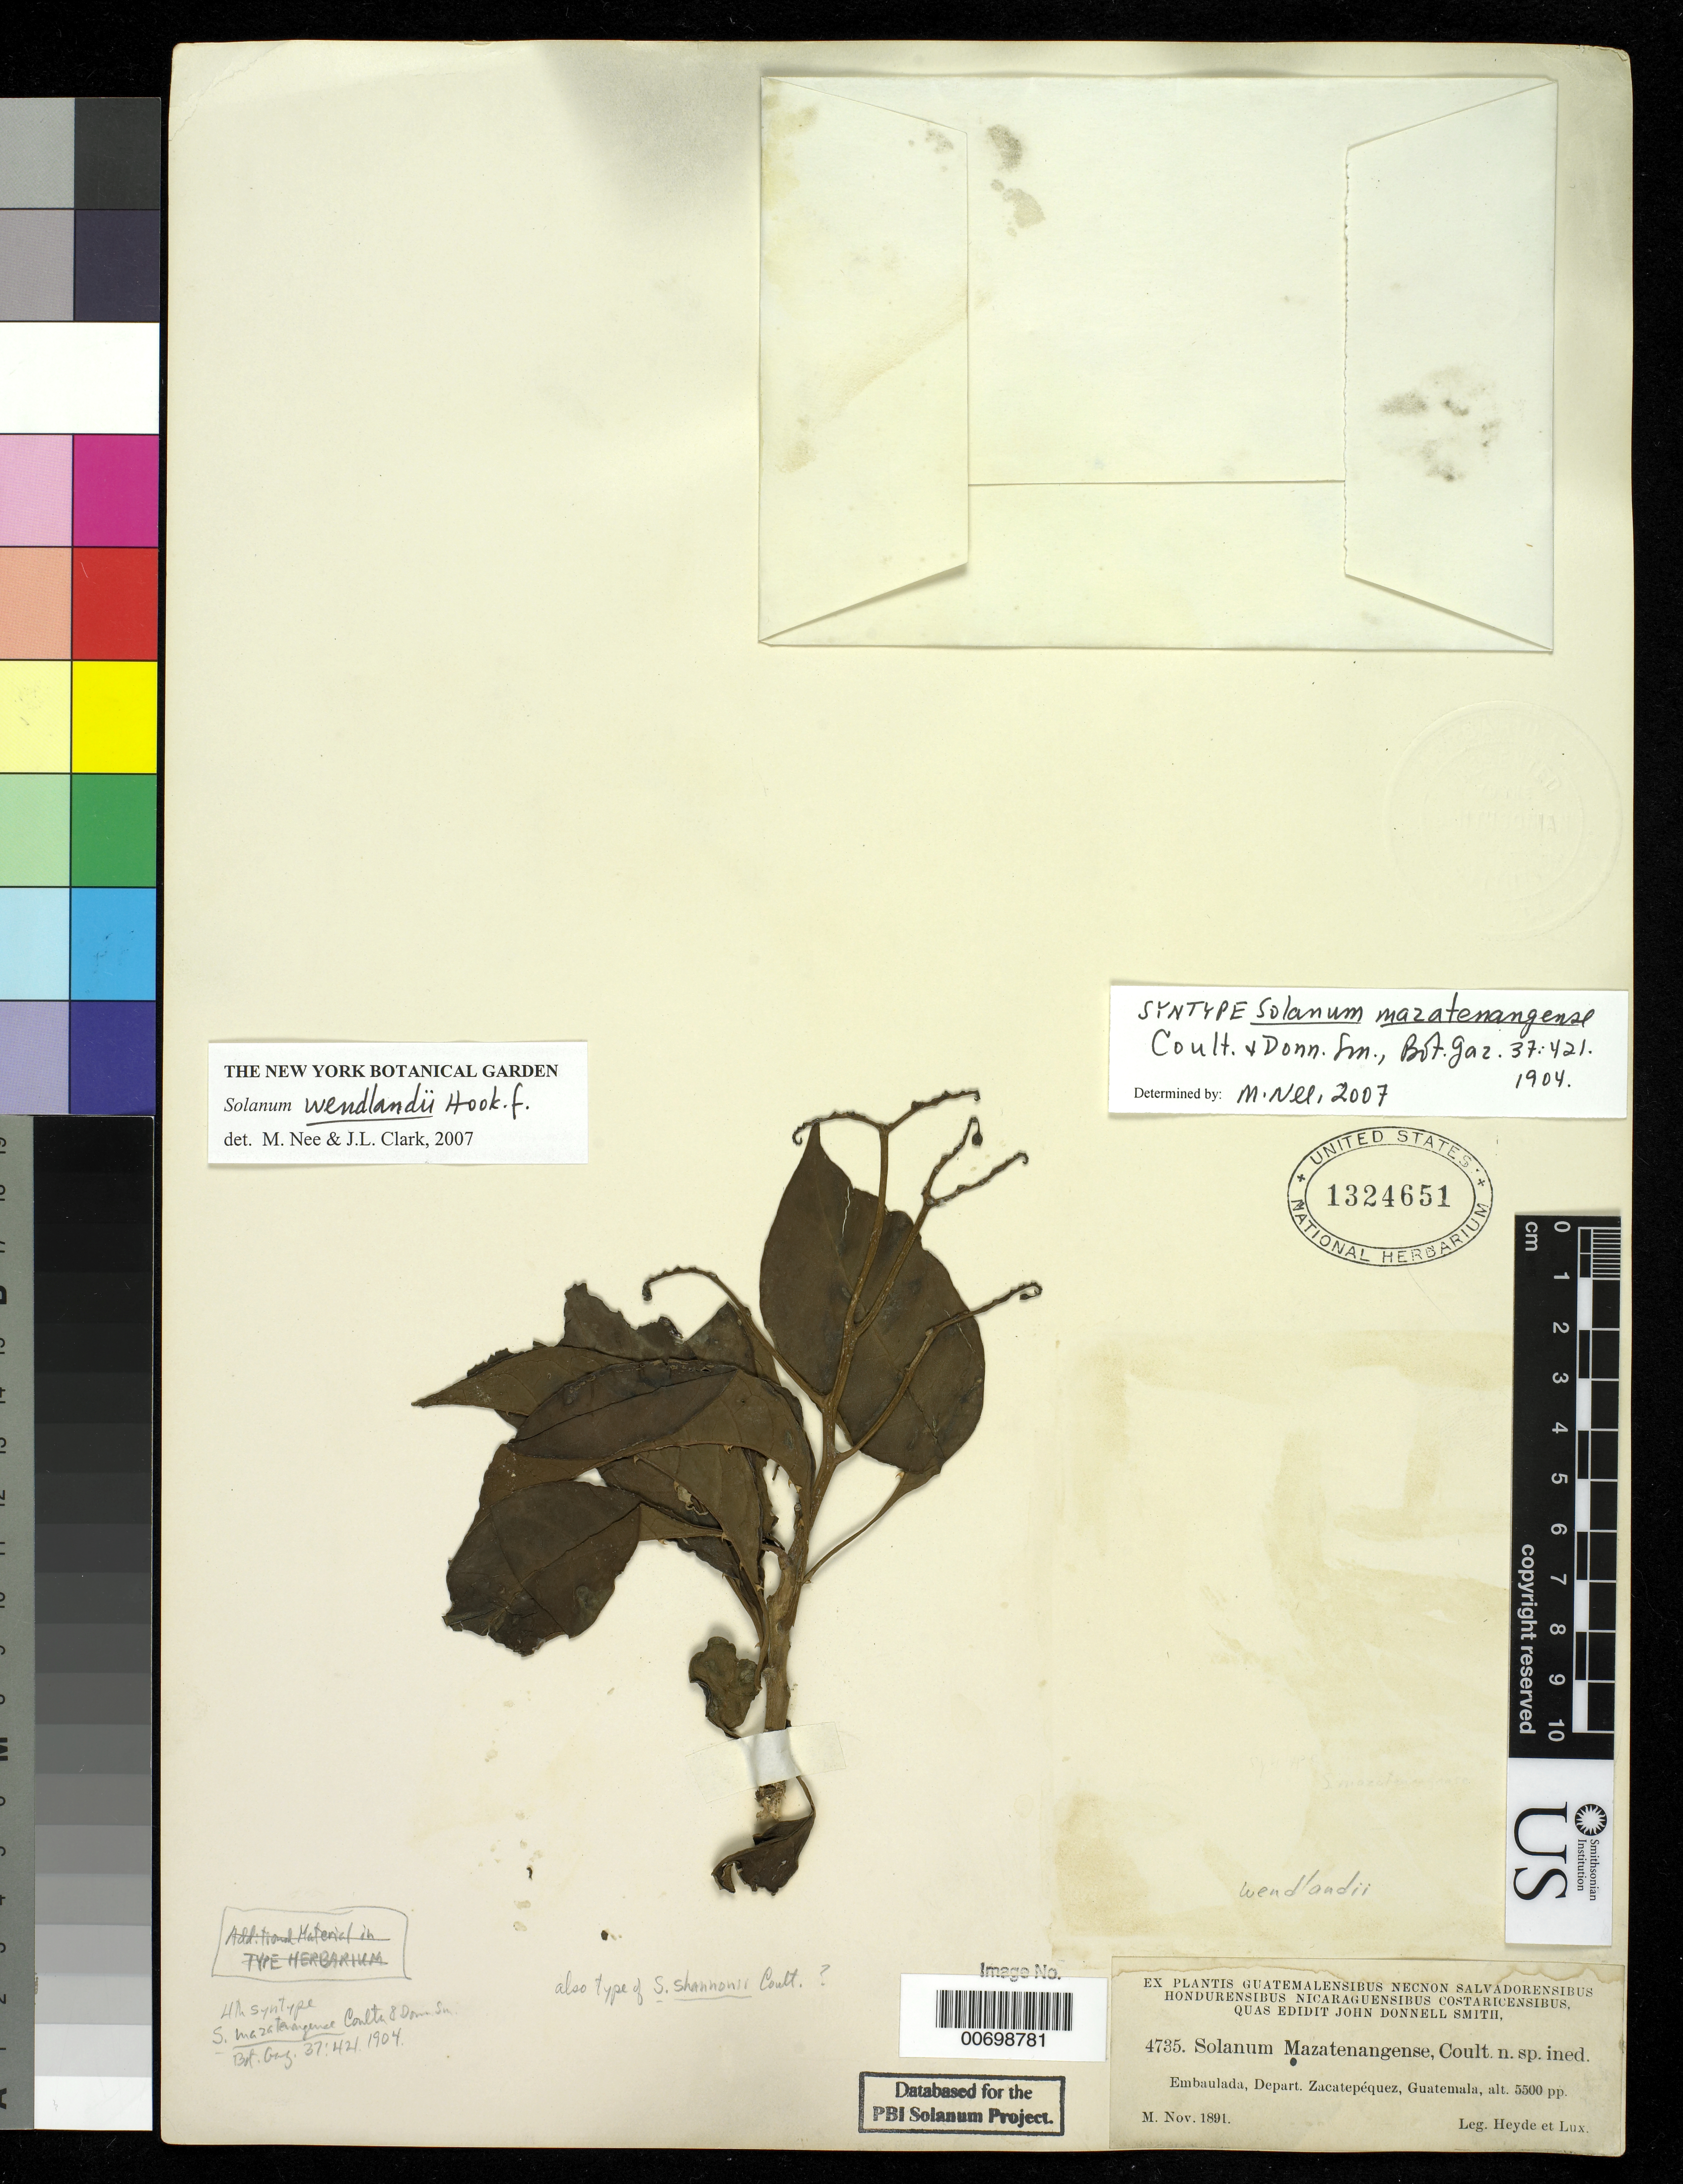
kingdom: Plantae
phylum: Tracheophyta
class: Magnoliopsida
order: Solanales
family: Solanaceae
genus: Solanum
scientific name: Solanum mazatenangense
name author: J.M. Coult. & Donn. Sm.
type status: Syntype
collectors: E. T. Heyde & E. Lux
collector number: J.D.S. 4735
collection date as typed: Nov 1891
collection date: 1891-11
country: Guatemala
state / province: Sacatepéquez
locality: Embaulada, Depart. Zacatepéquez.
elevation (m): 1676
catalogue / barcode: US 1324651